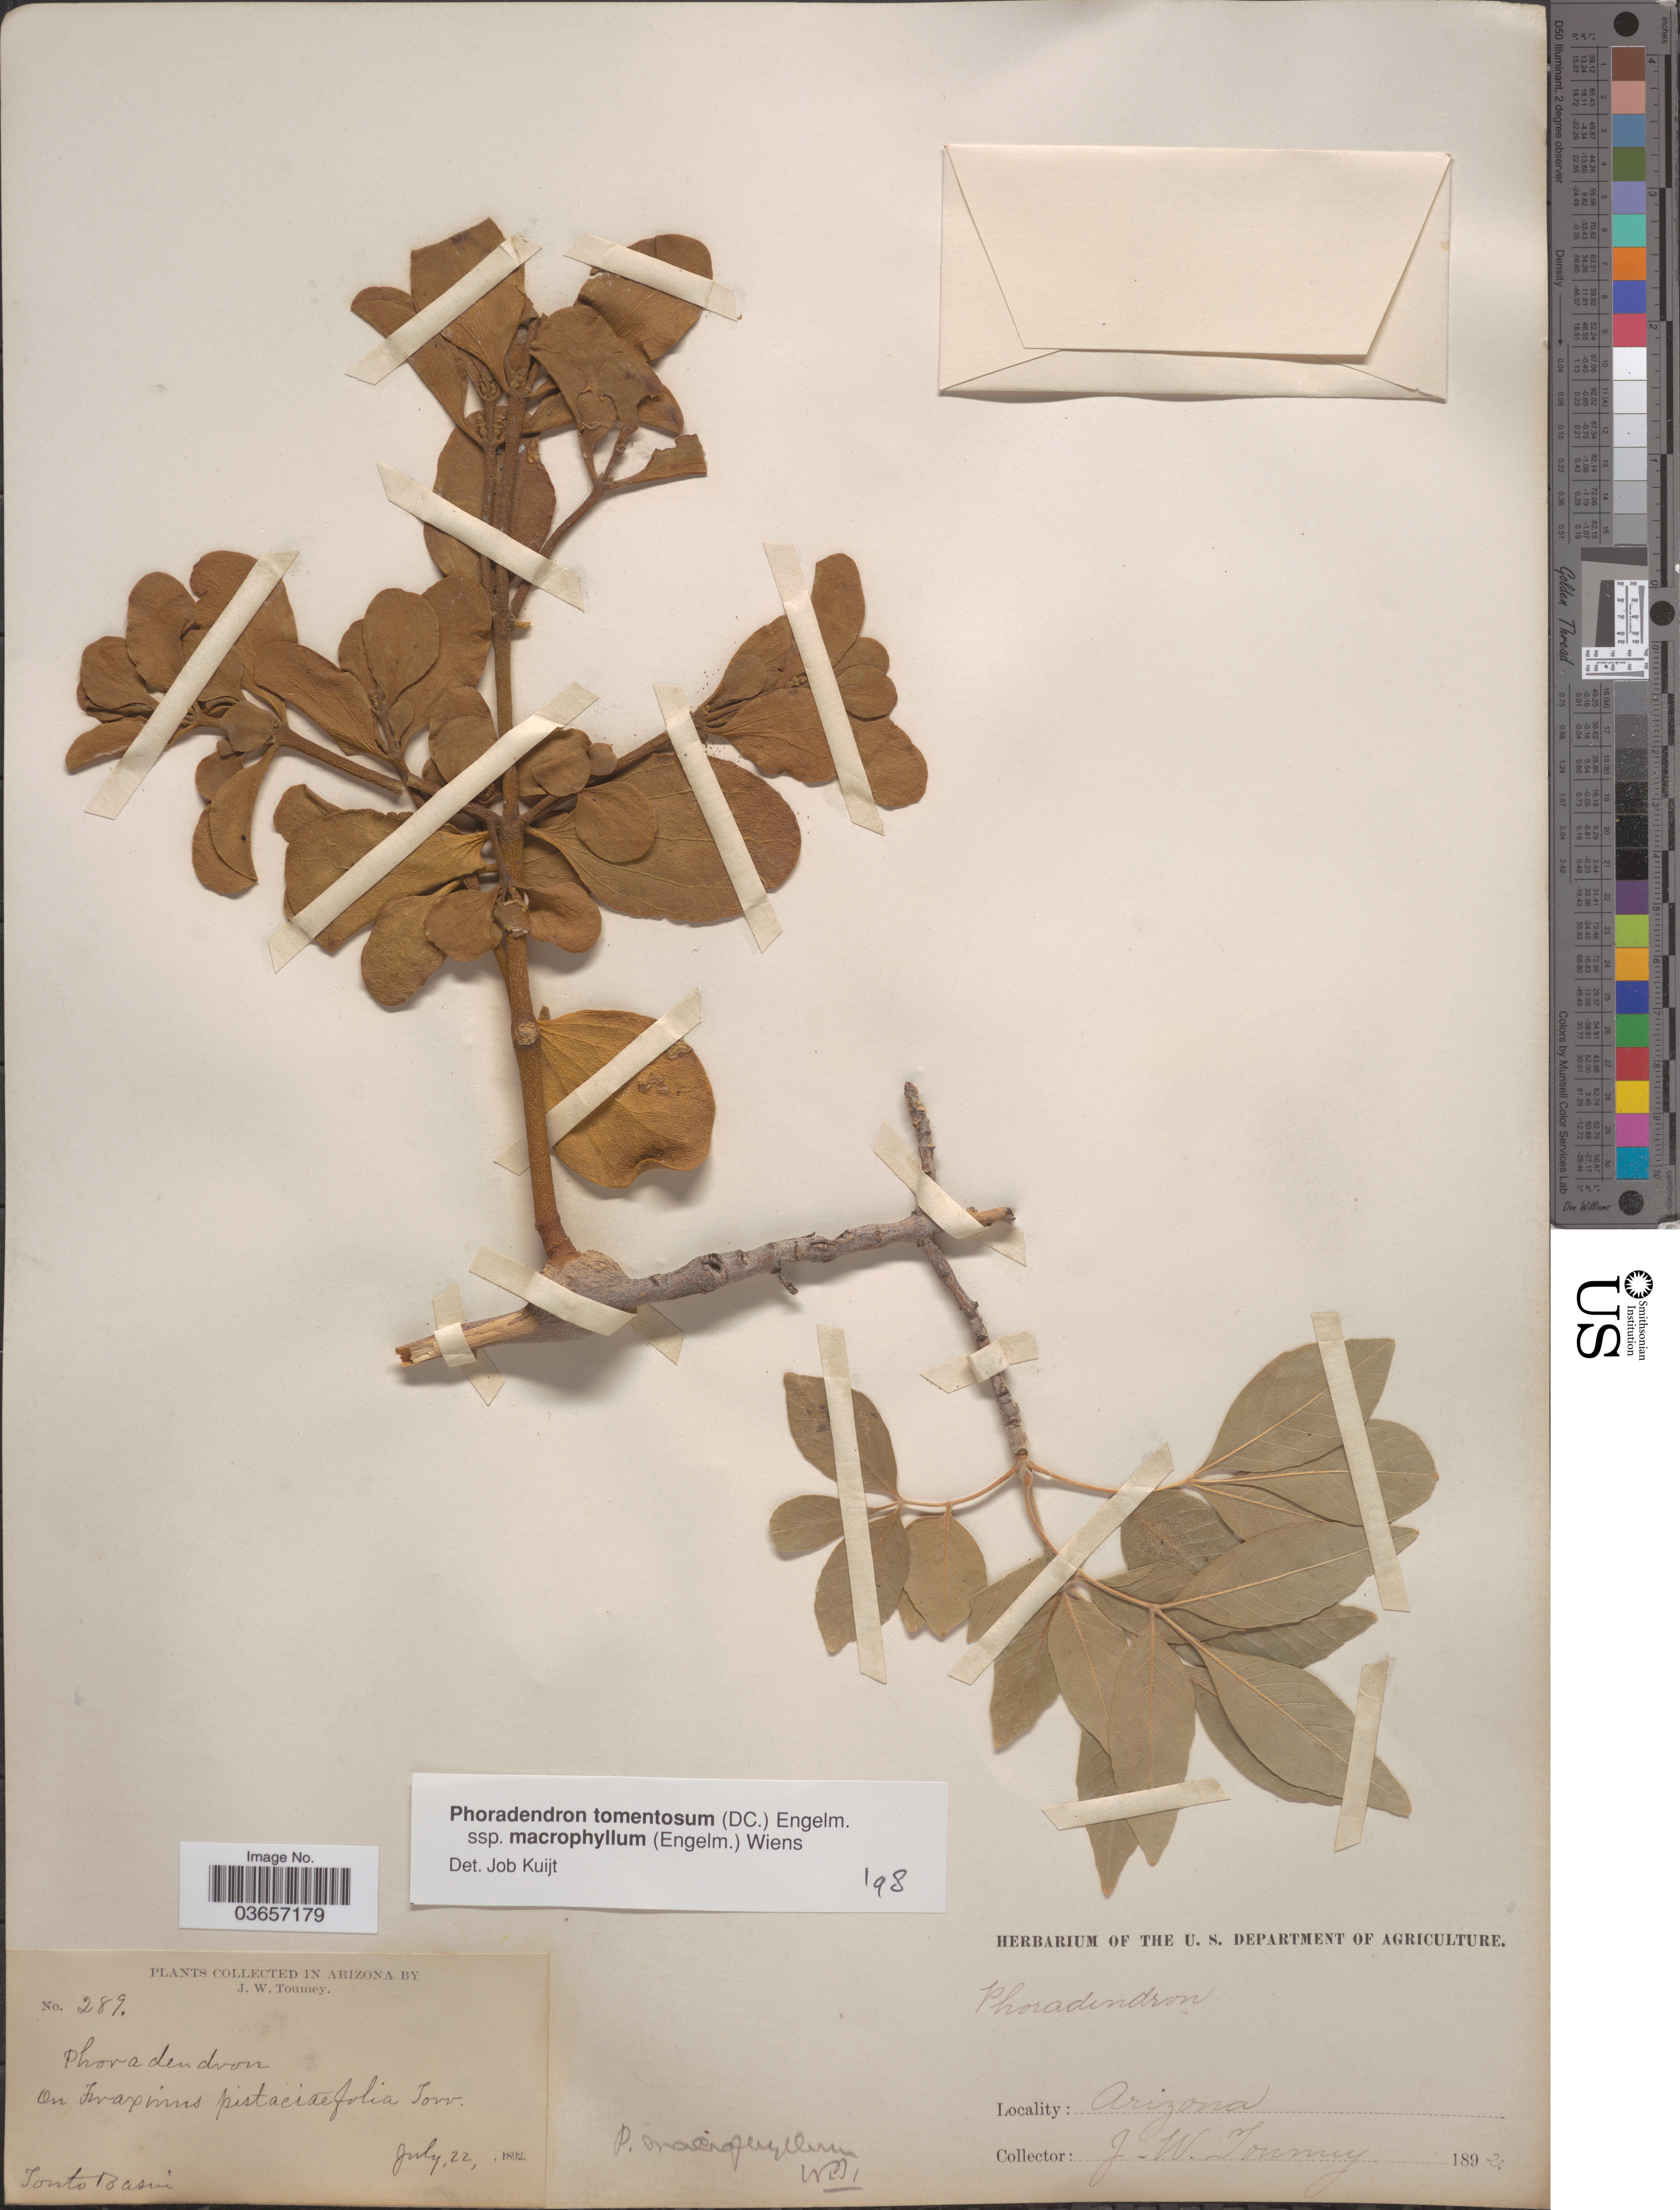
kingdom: Plantae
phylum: Tracheophyta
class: Magnoliopsida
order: Santalales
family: Viscaceae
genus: Phoradendron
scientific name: Phoradendron tomentosum subsp. macrophyllum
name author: DC.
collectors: J. W. Toumey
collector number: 289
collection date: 1892-07-22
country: United States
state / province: Arizona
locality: Tonto Basin.